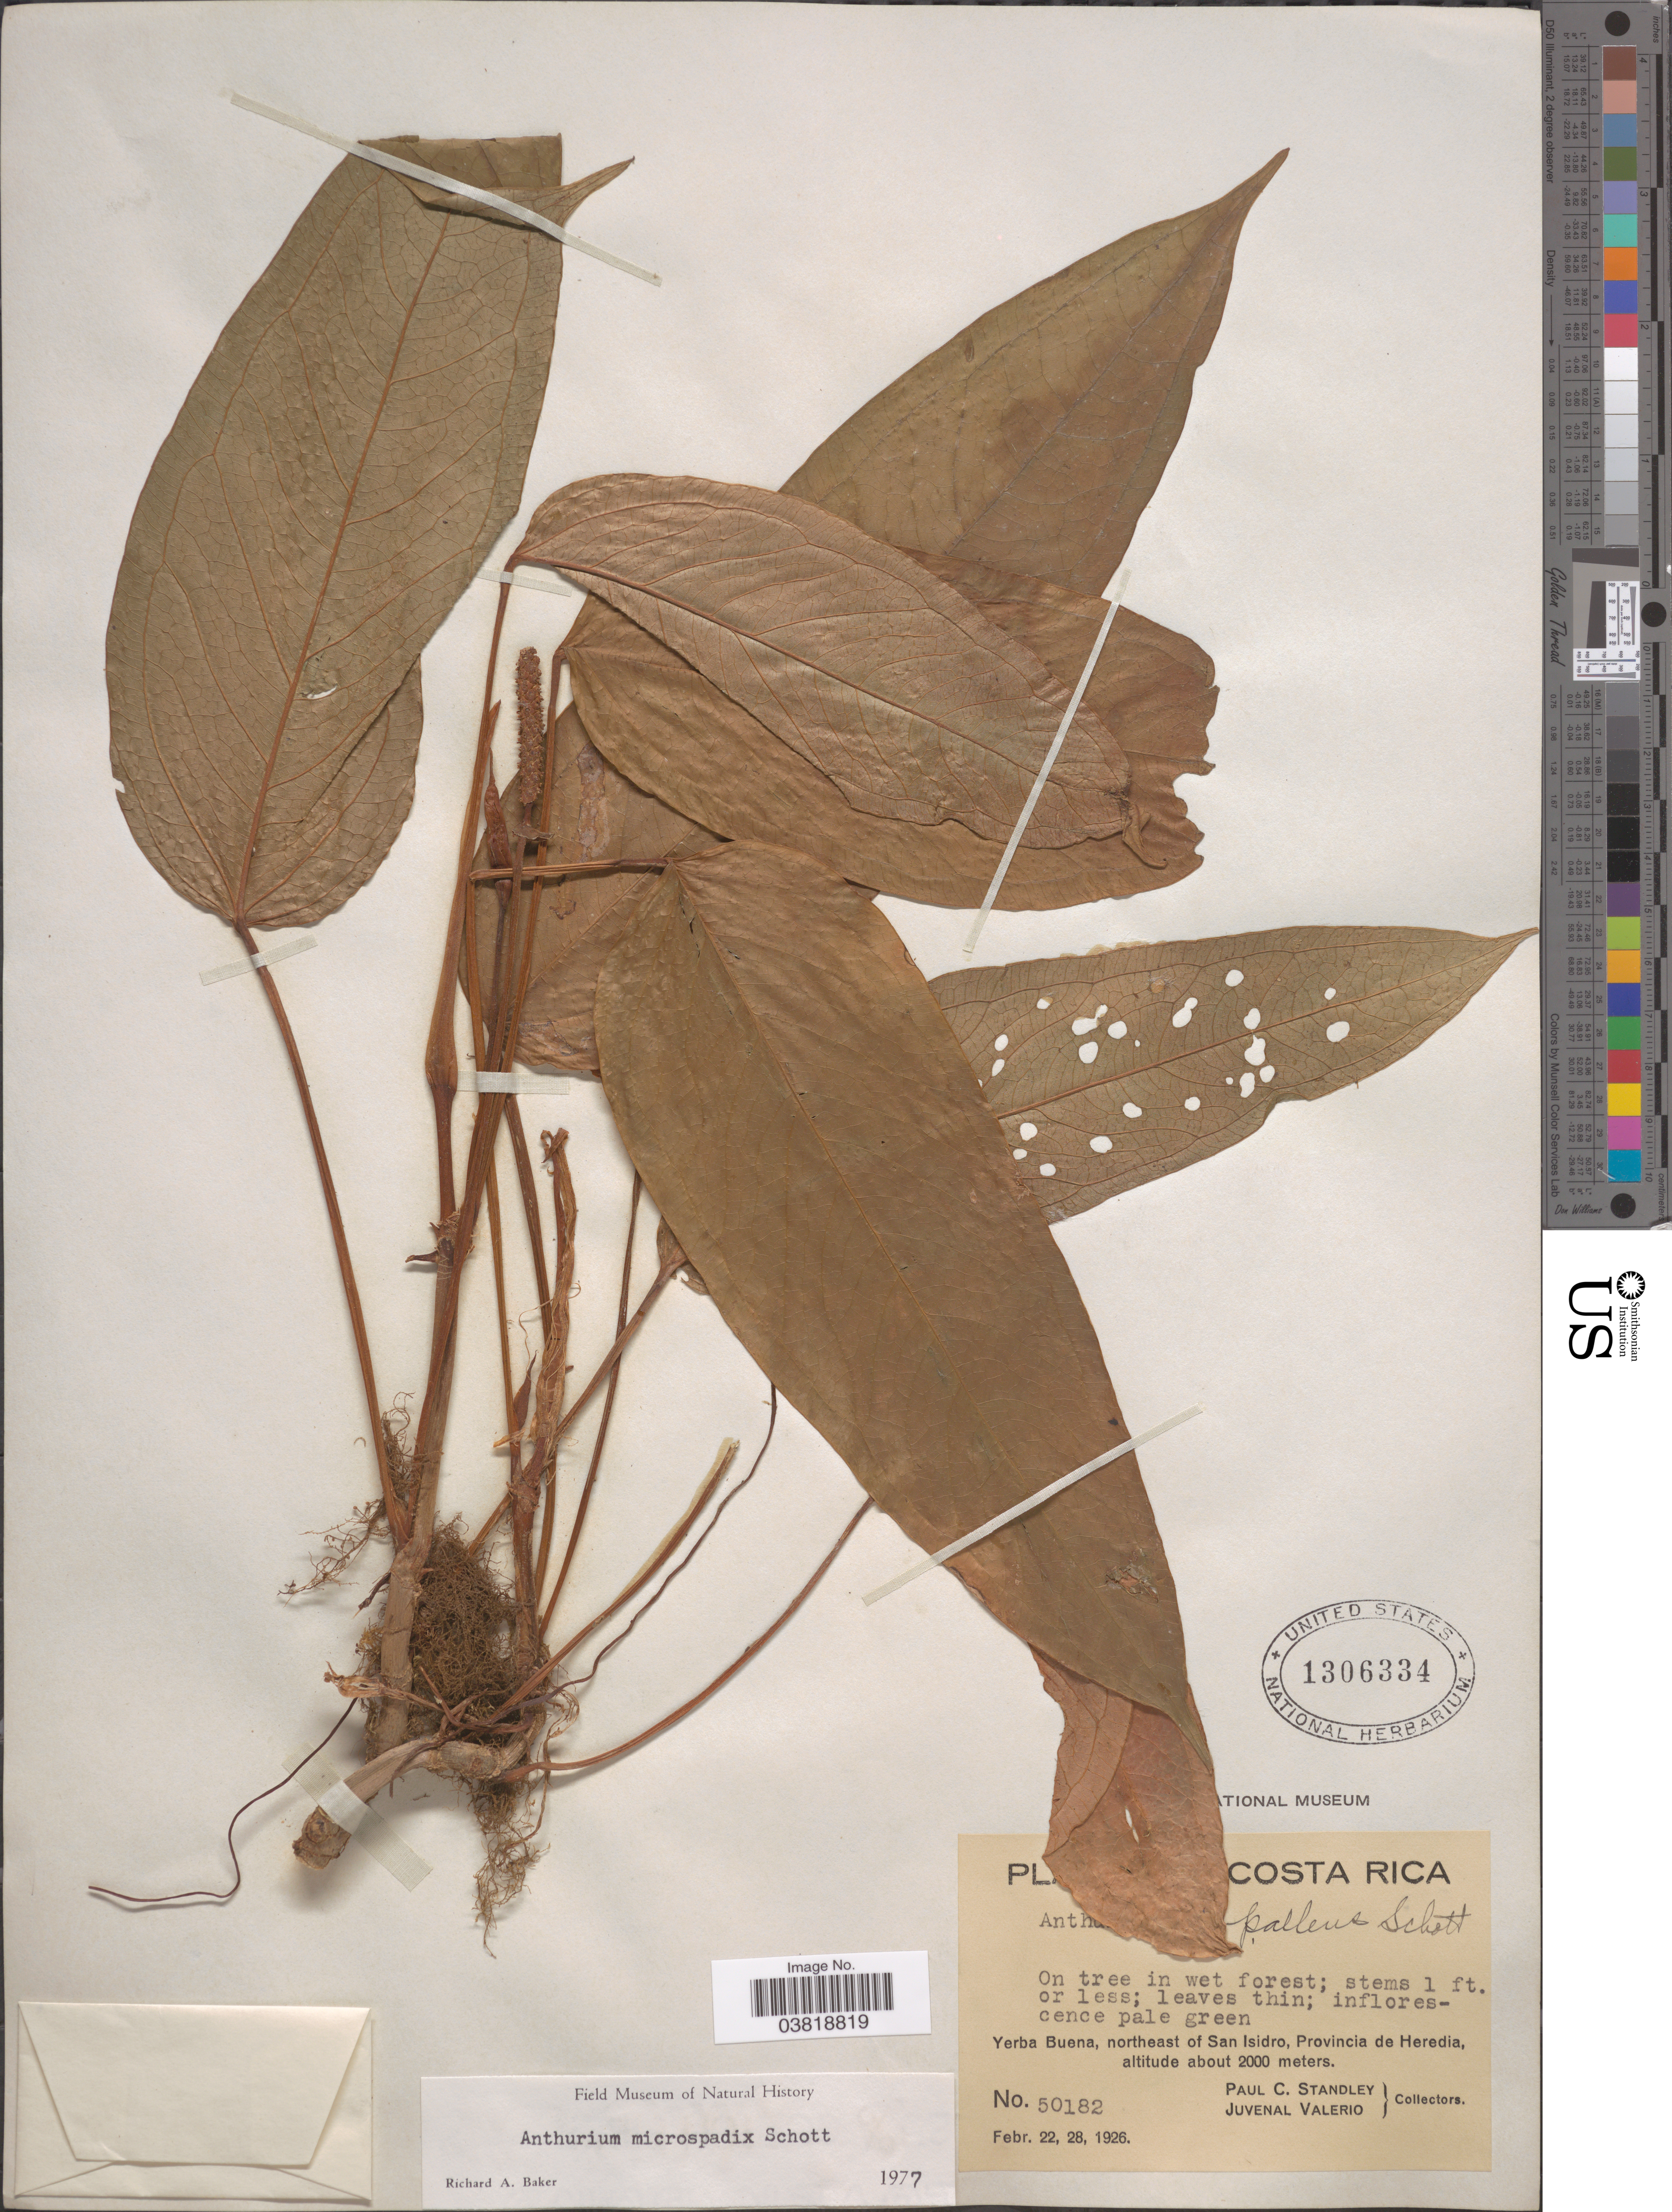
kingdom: Plantae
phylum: Tracheophyta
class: Liliopsida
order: Alismatales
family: Araceae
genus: Anthurium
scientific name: Anthurium microspadix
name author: Schott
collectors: P. C. Standley & J. Valerio R.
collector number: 50182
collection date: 1926-02-22/1926-02-28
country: Costa Rica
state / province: Heredia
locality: Yerba Buena, northeast of San Isidro.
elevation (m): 2000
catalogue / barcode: US 1306334